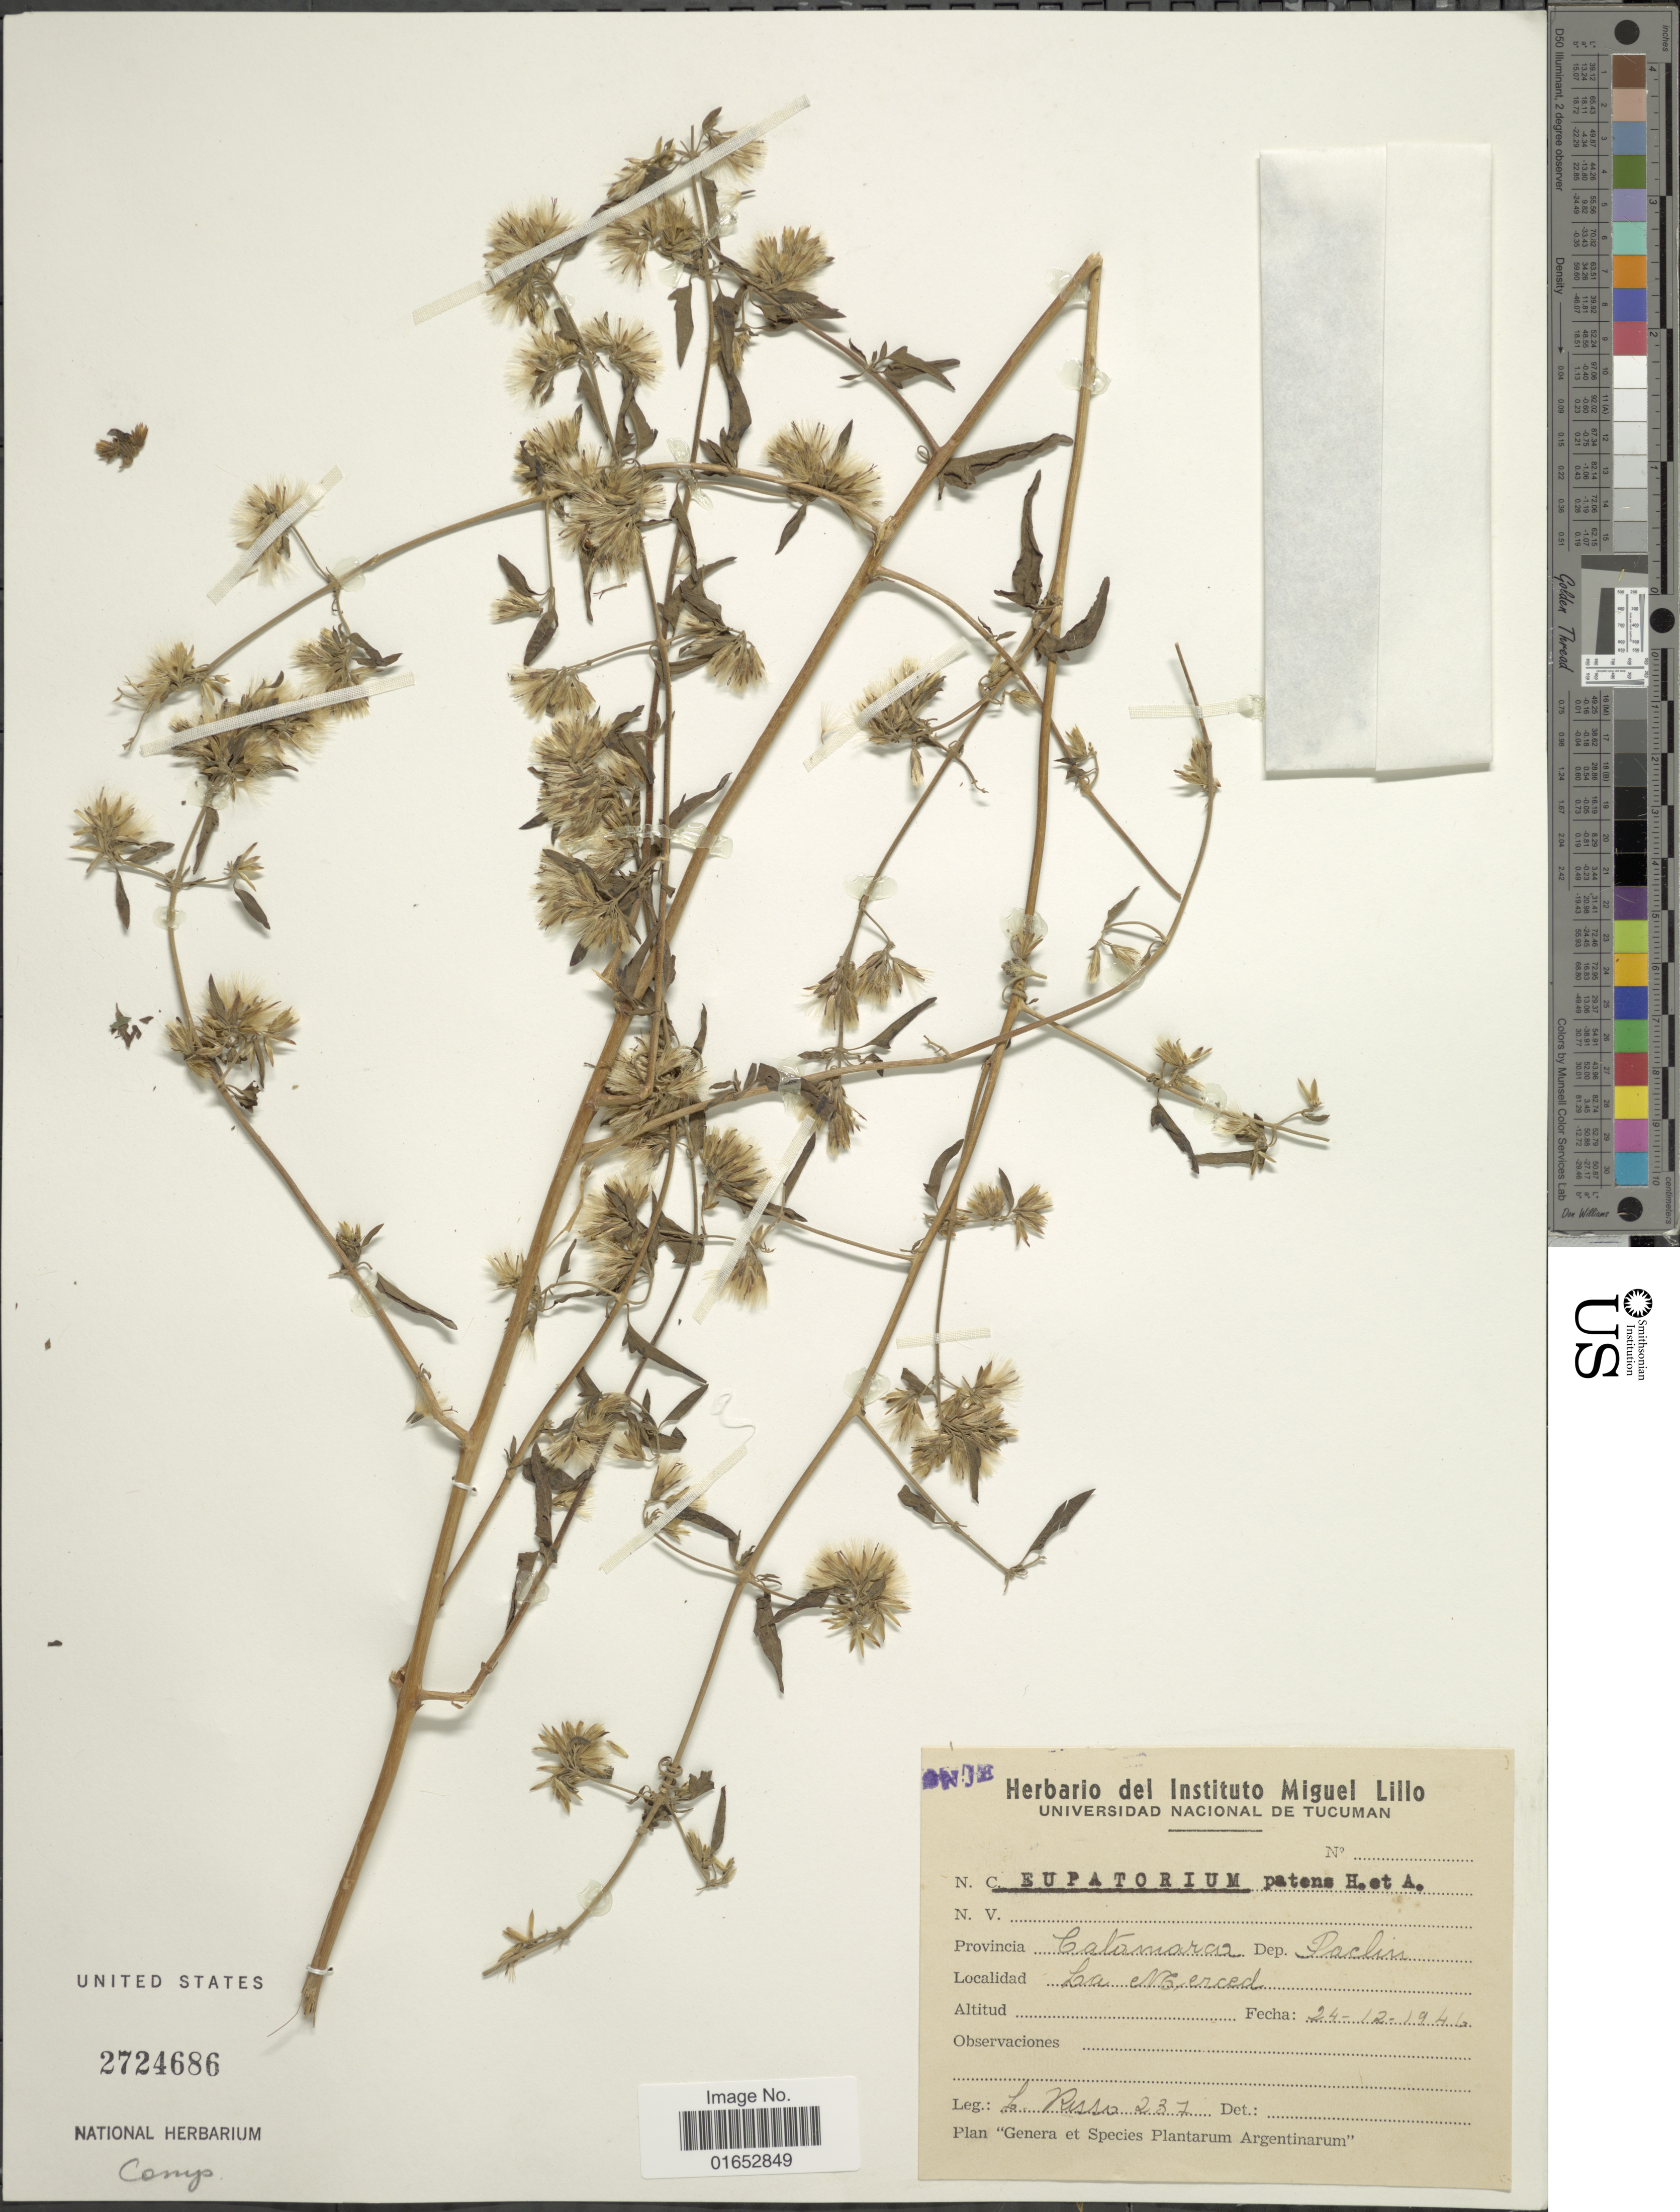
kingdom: Plantae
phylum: Tracheophyta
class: Magnoliopsida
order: Asterales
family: Asteraceae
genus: Austrobrickellia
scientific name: Austrobrickellia arnottii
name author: (Baker) R.M. King & H. Rob.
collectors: J. Risso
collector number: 237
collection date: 1946-12-24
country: Argentina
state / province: Catamarca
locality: Dep. Paclin, La Merced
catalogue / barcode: US 2724686